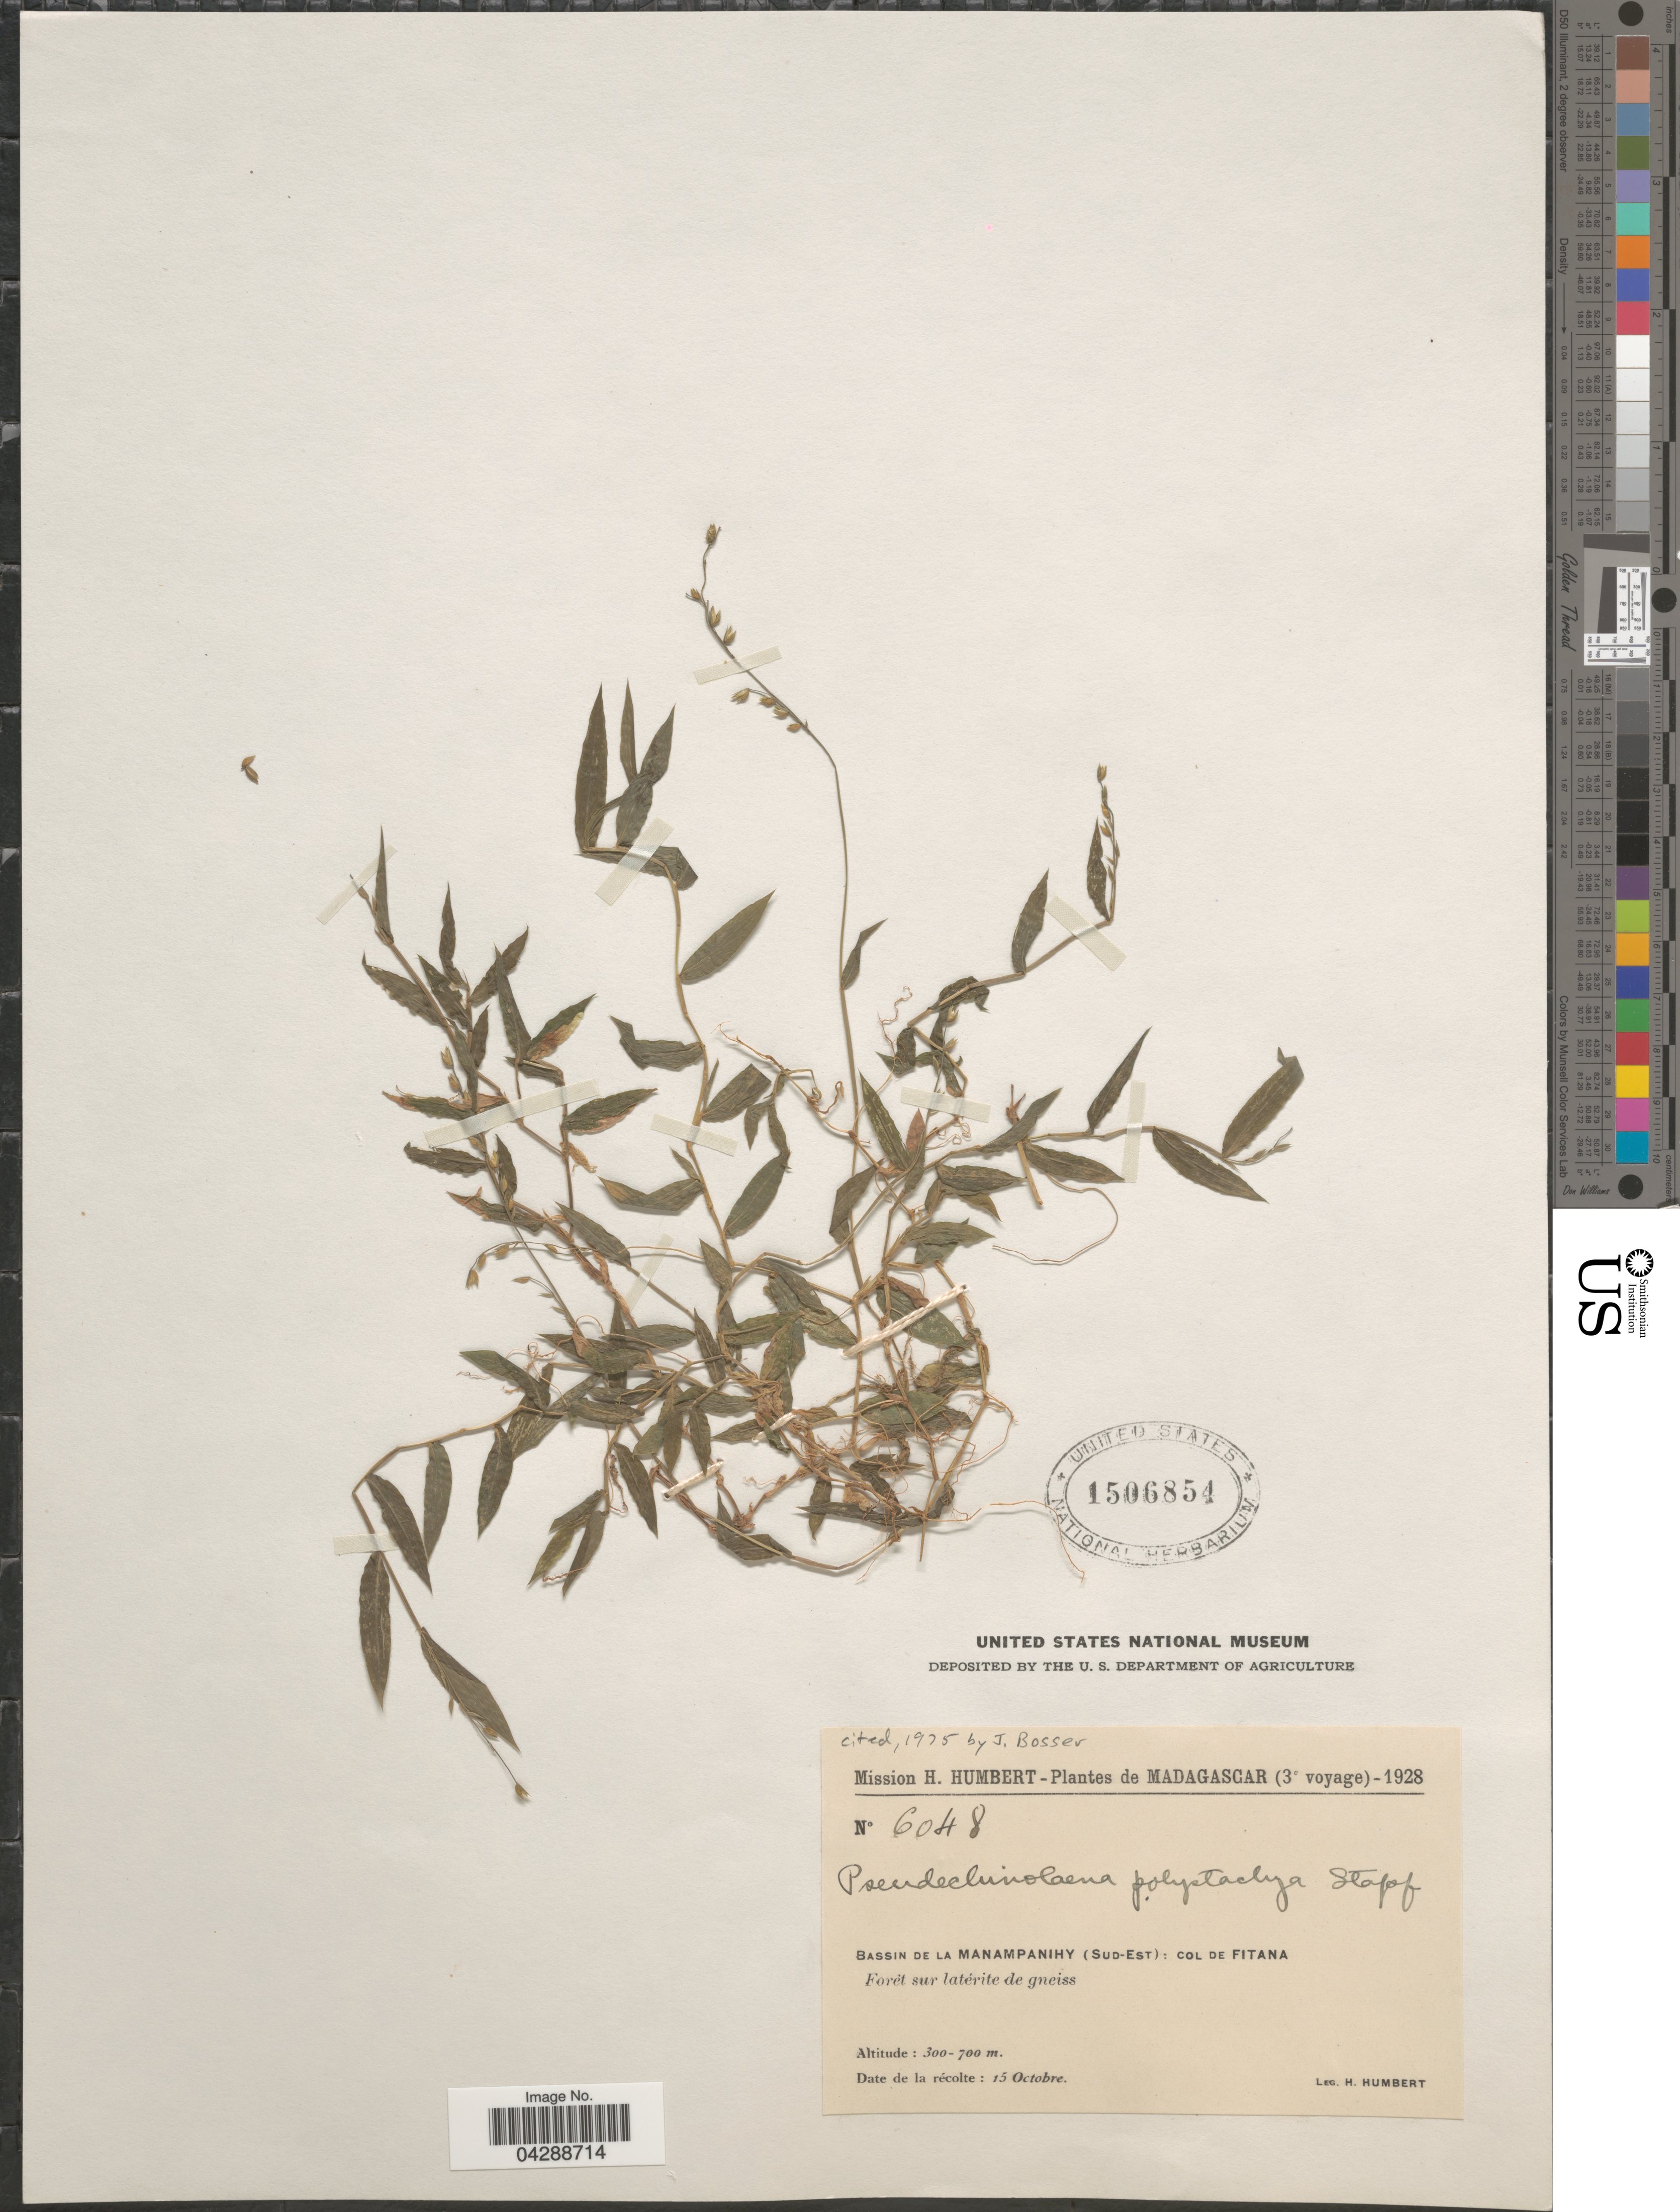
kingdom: Plantae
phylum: Tracheophyta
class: Liliopsida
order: Poales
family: Poaceae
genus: Pseudechinolaena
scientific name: Pseudechinolaena polystachya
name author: (Kunth) Stapf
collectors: H. Humbert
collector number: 6048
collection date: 1928-10-15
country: Madagascar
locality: Mission H. Humbert - Plantes de Madagascar (3e voyage) - 1928. Bassin de la Manampanihy (Sud-Est): col de Fitana. Forêt sur latérite de gneiss.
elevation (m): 300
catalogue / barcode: US 1506854